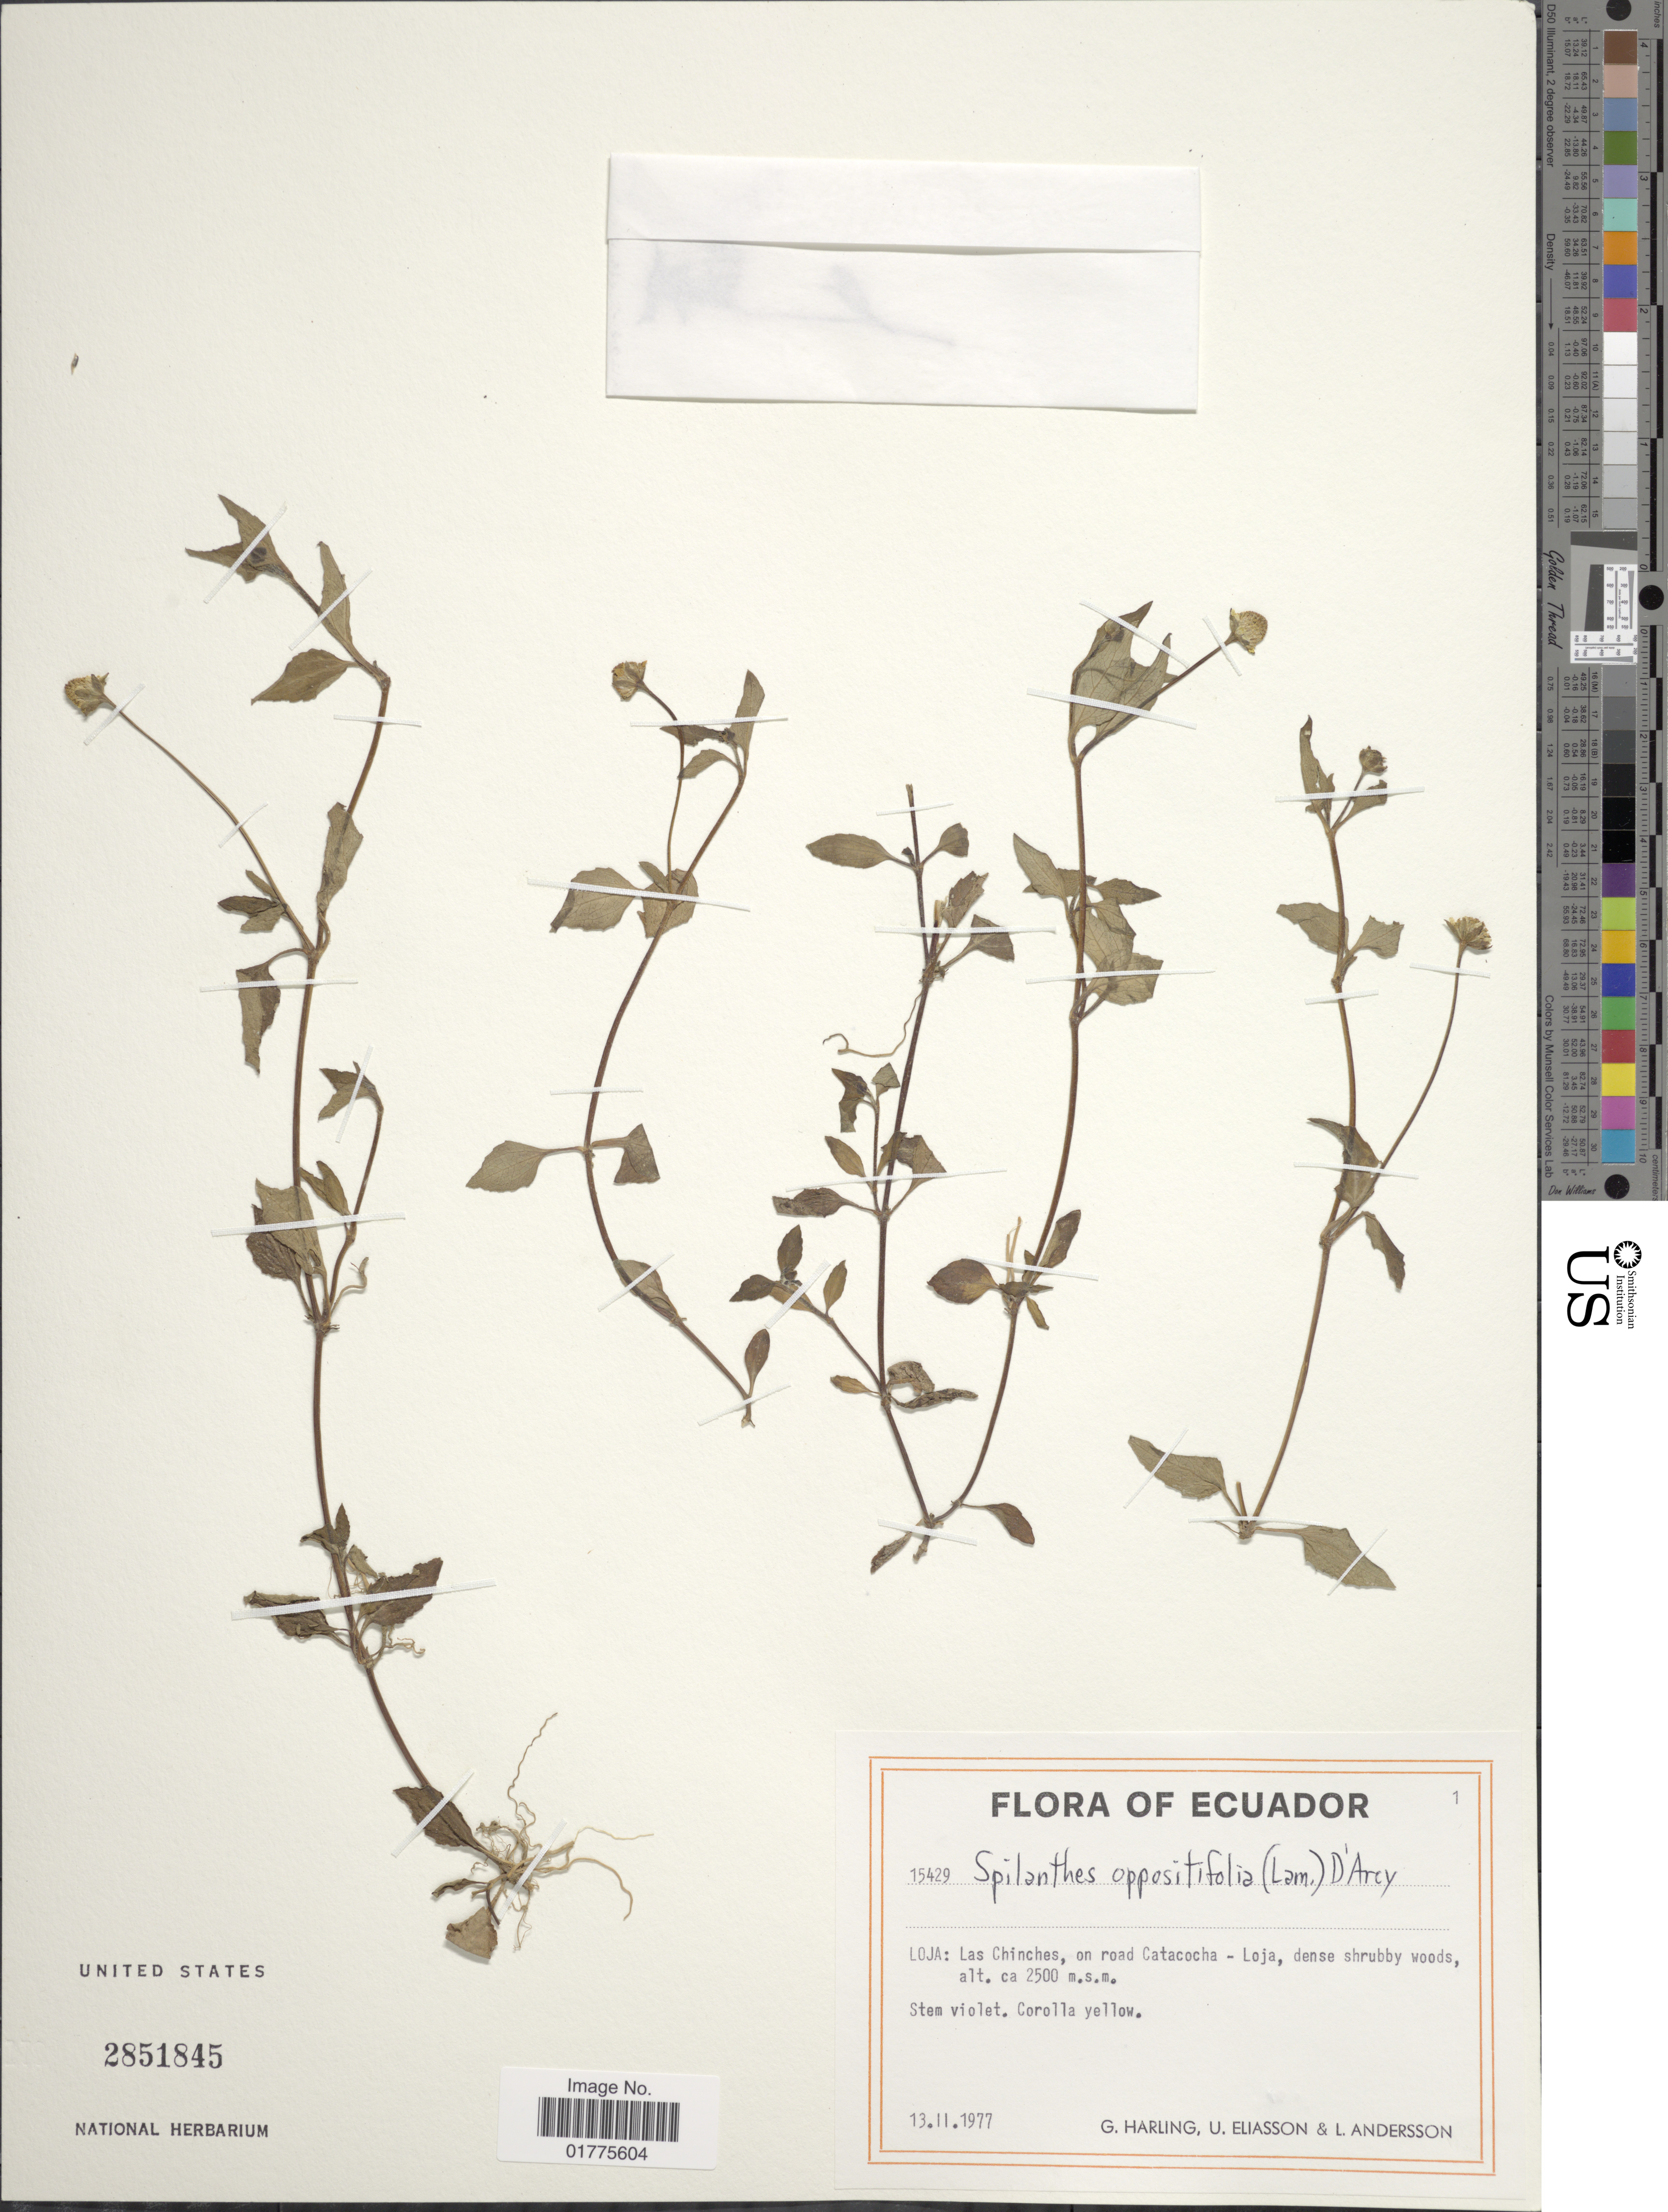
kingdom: Plantae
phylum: Tracheophyta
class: Magnoliopsida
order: Asterales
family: Asteraceae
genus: Acmella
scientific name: Acmella repens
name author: (Walter) Rich.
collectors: G. Harling, U. Eliasson & L. Andersson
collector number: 15429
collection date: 1977-11-13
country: Ecuador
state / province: Loja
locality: Las Chinches, on road Catacocha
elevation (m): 2500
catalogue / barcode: US 2851845